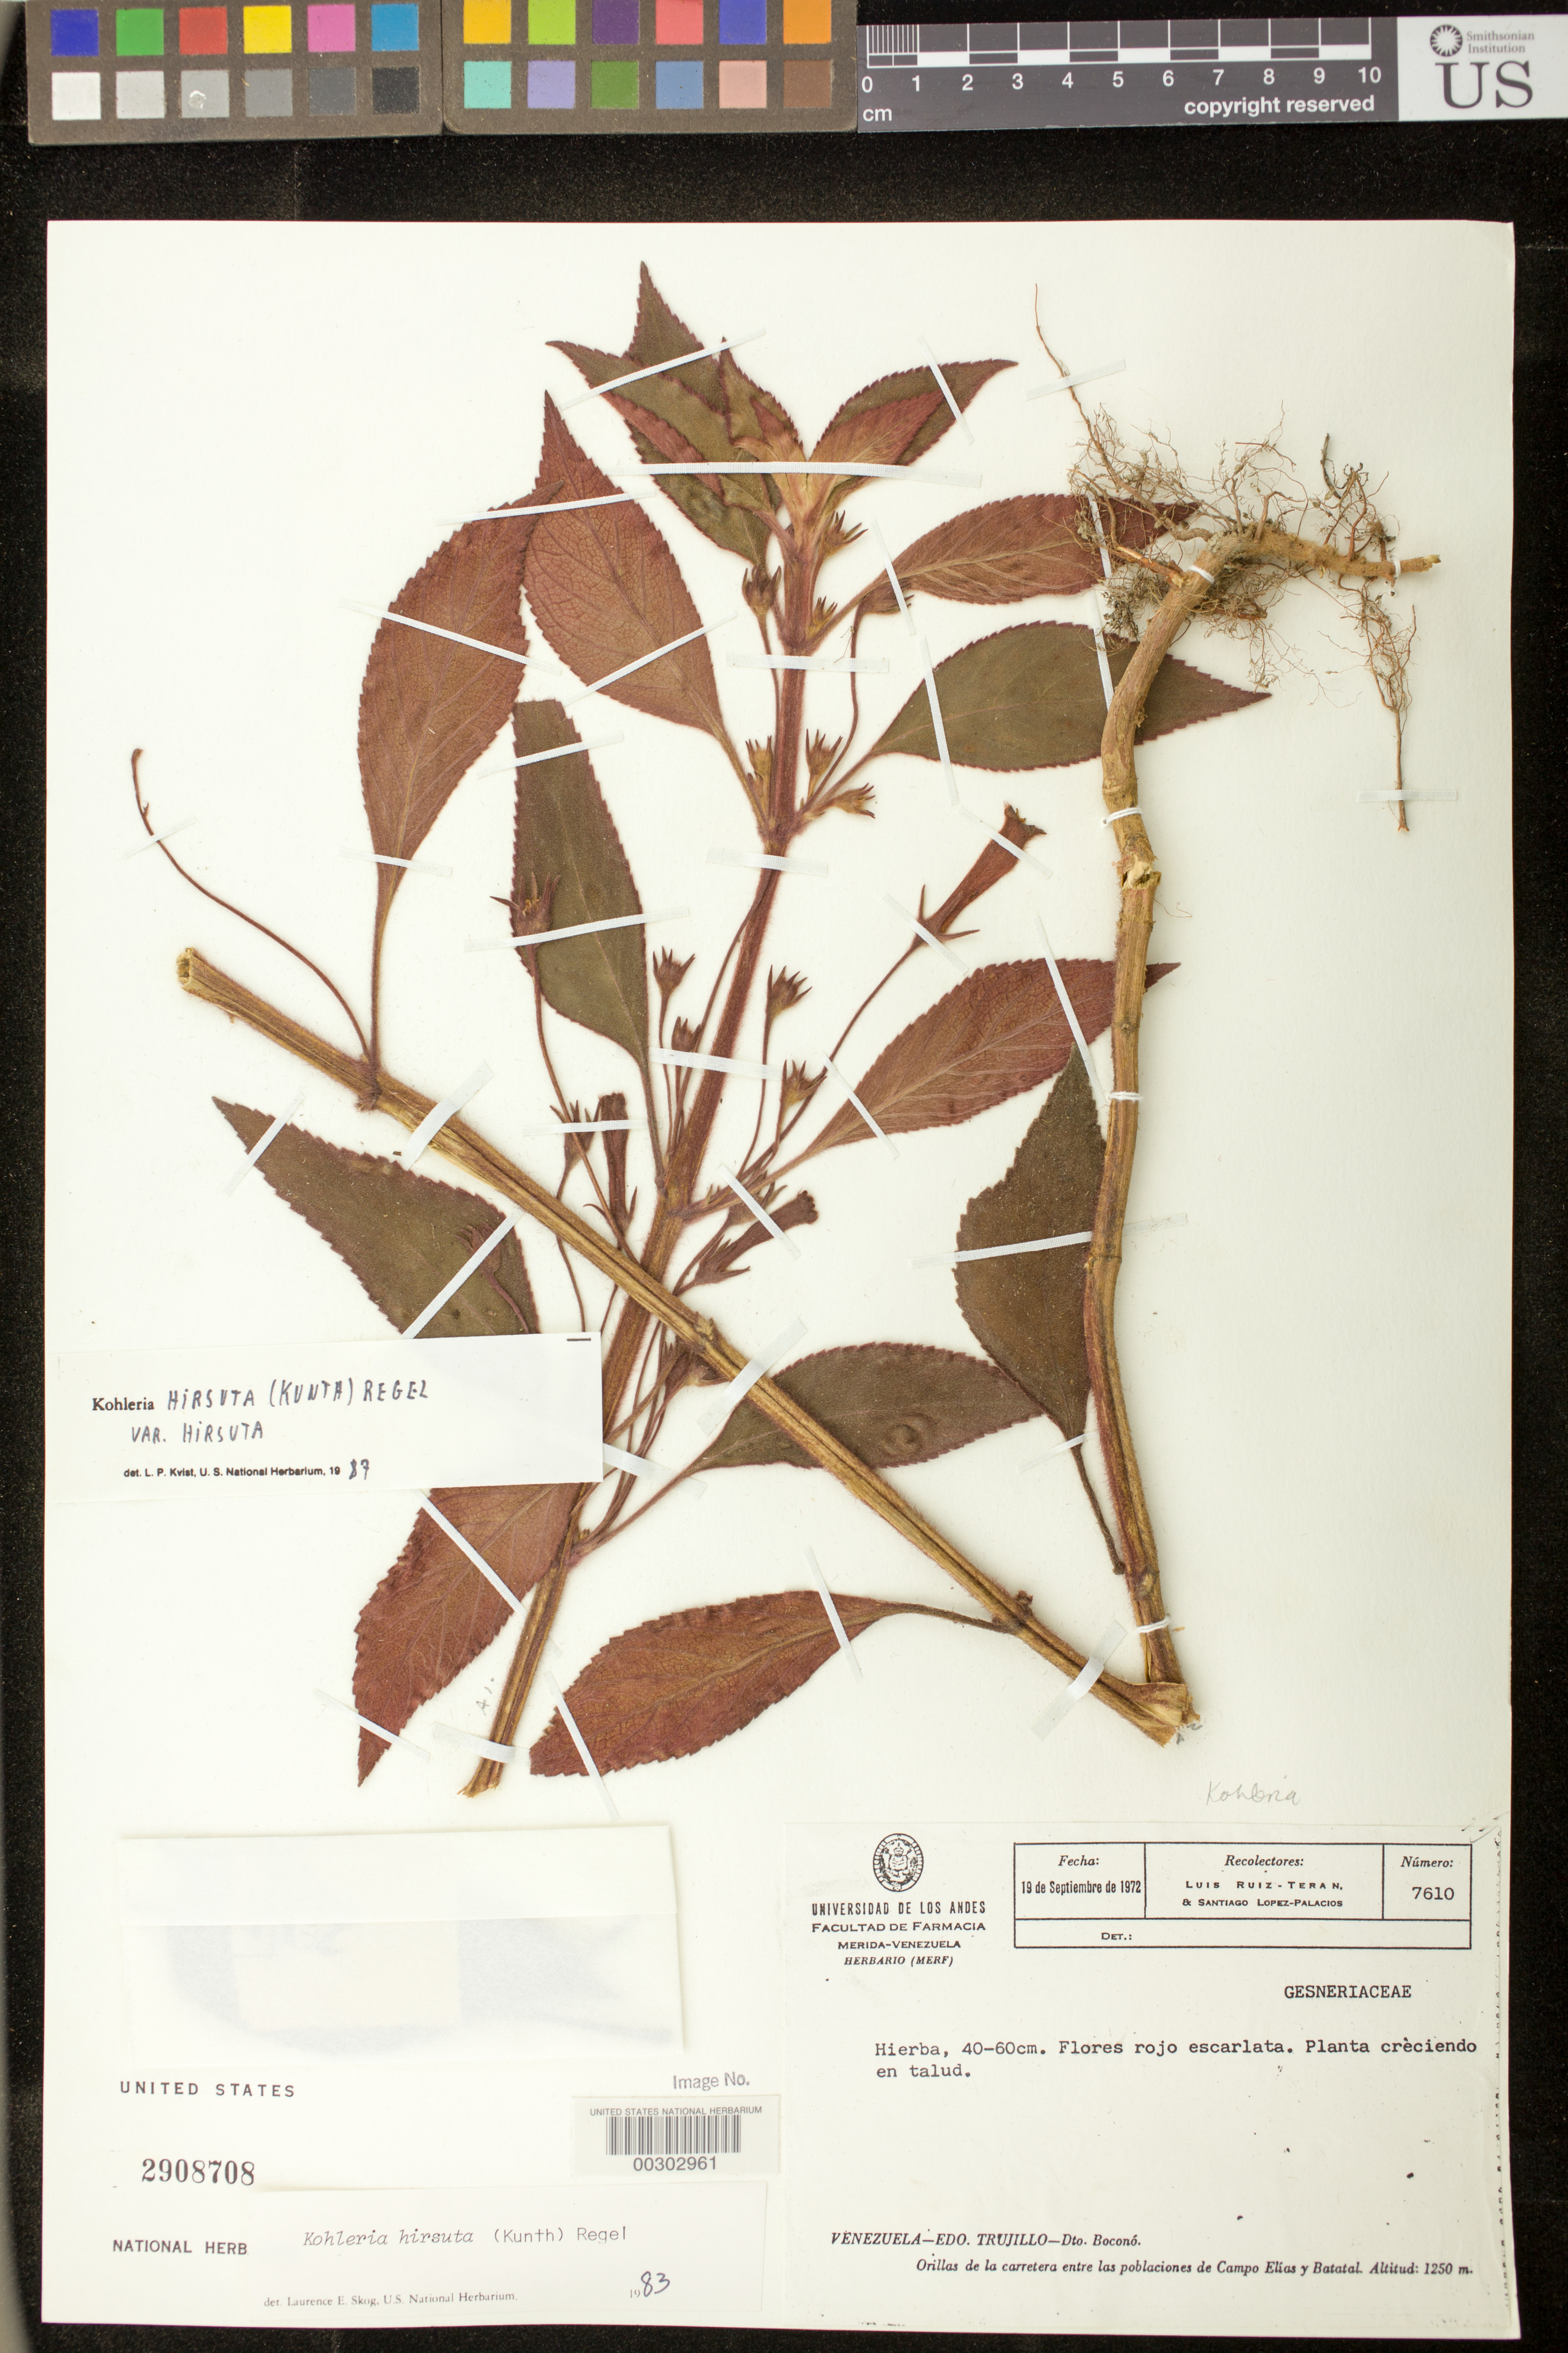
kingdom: Plantae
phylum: Tracheophyta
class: Magnoliopsida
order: Lamiales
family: Gesneriaceae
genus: Kohleria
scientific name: Kohleria hirsuta var. hirsuta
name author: (Kunth) Regel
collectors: L. E. Ruíz-Terán & S. Lopez-P.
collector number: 7610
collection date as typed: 19 Sep 1972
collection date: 1972-09-19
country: Venezuela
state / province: Trujillo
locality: Dist. Bocono, roadside between Campo Elias and Batatal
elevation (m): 1250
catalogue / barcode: US 2908708